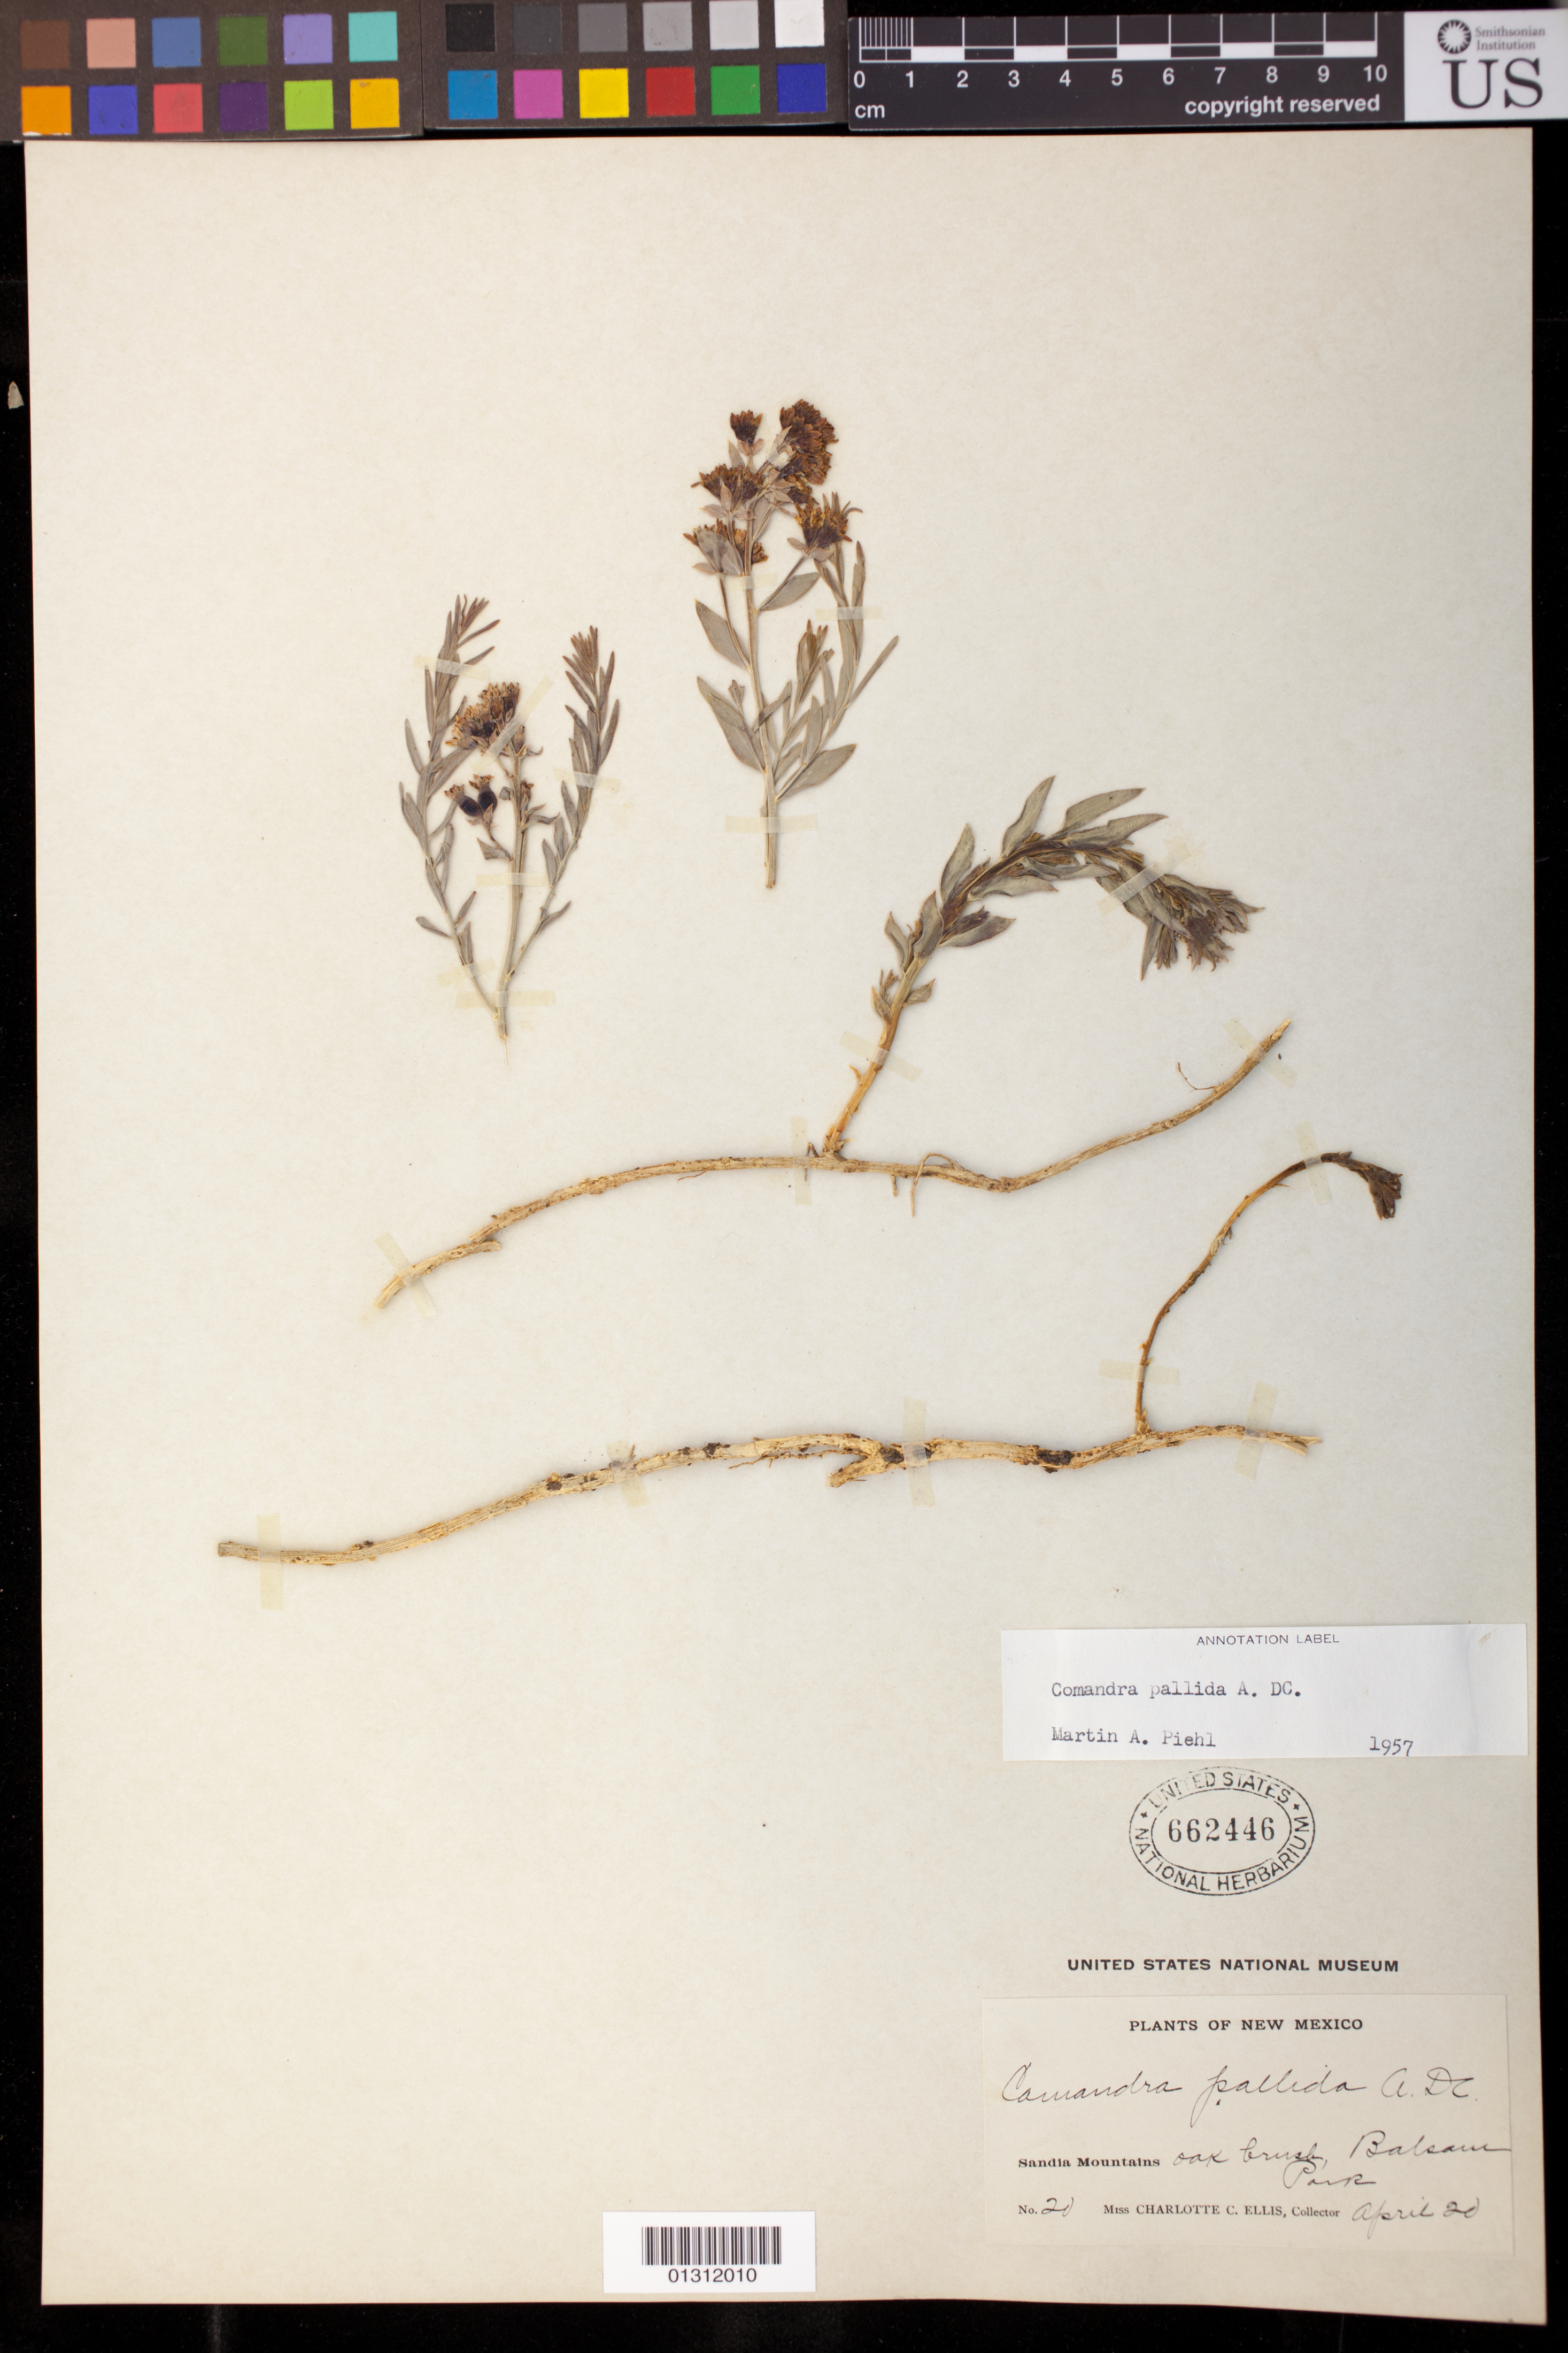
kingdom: Plantae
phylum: Tracheophyta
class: Magnoliopsida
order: Santalales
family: Comandraceae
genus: Comandra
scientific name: Comandra pallida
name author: A. DC.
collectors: C. C. Ellis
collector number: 20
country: United States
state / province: New Mexico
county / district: Bernalillo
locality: Sandia Mountains oak brush, Balsam Park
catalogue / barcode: US 662446